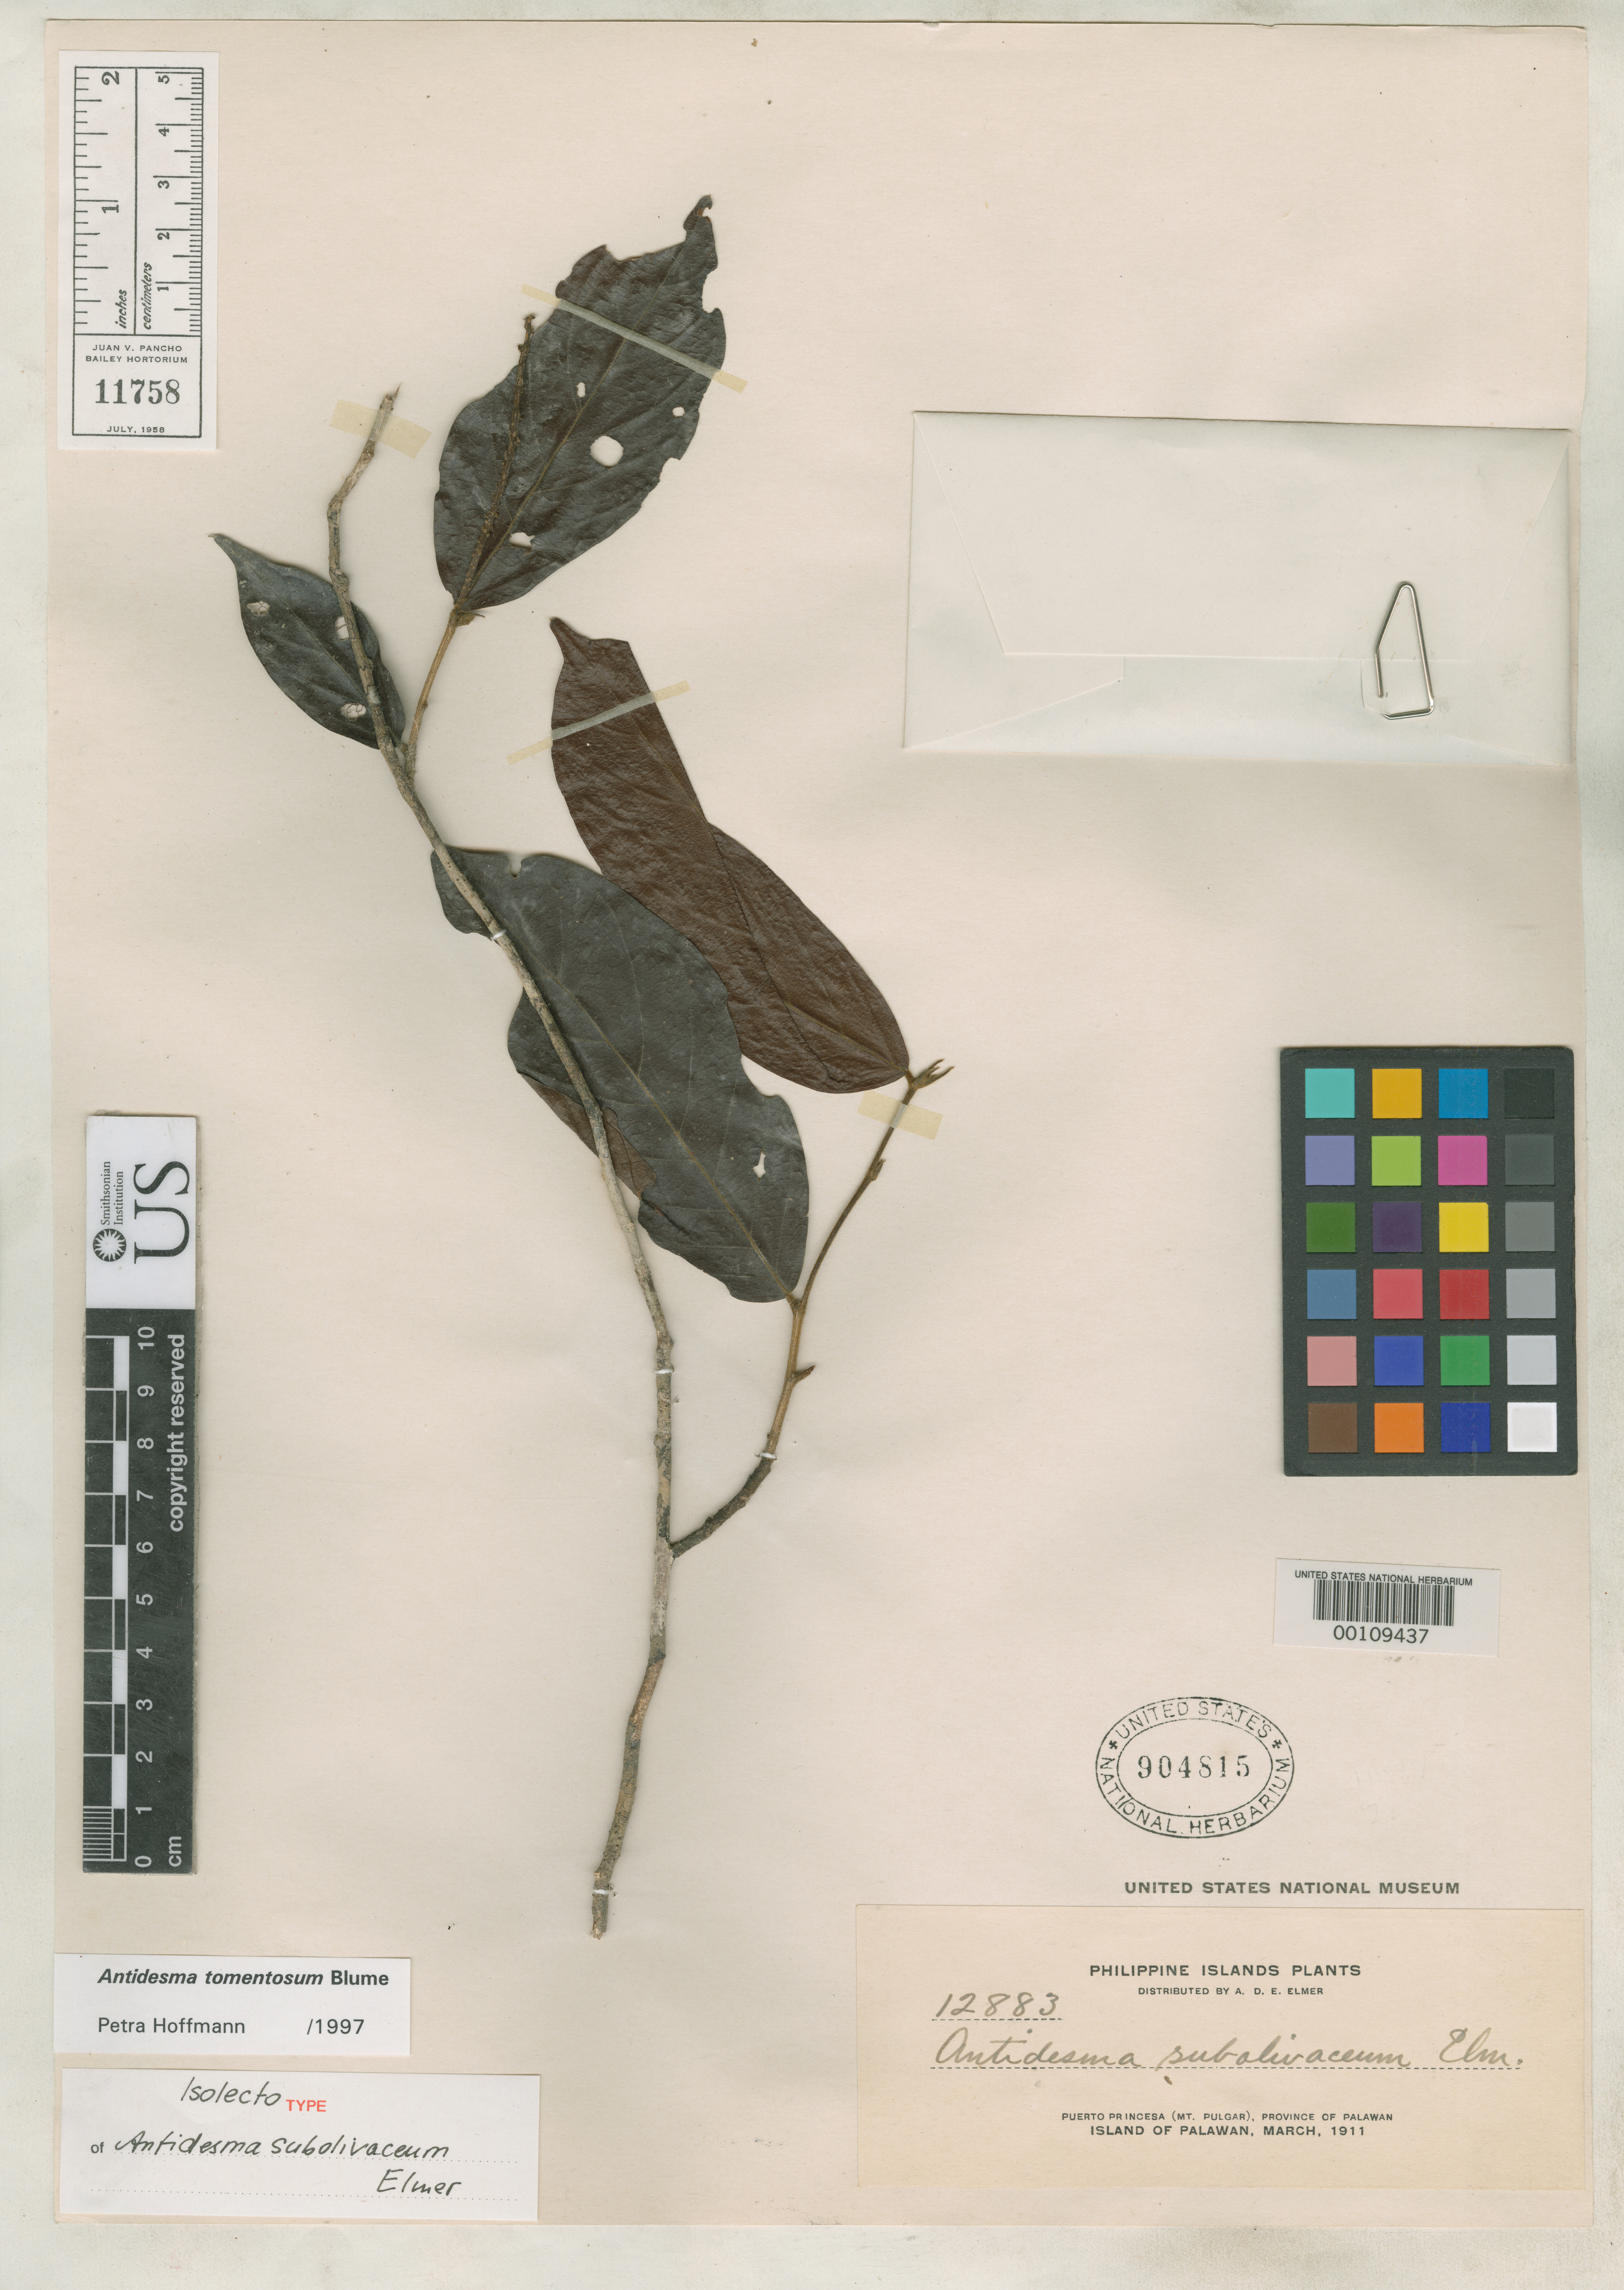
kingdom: Plantae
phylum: Tracheophyta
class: Magnoliopsida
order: Malpighiales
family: Phyllanthaceae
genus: Antidesma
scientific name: Antidesma subolivaceum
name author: Elmer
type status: Isotype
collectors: A. D. E. Elmer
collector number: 12883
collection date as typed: Mar 1911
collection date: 1911-03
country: Philippines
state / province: Mimaropa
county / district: Palawan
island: Palawan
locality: Puerto Princesa (Mt. Pulgar).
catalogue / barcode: US 904815